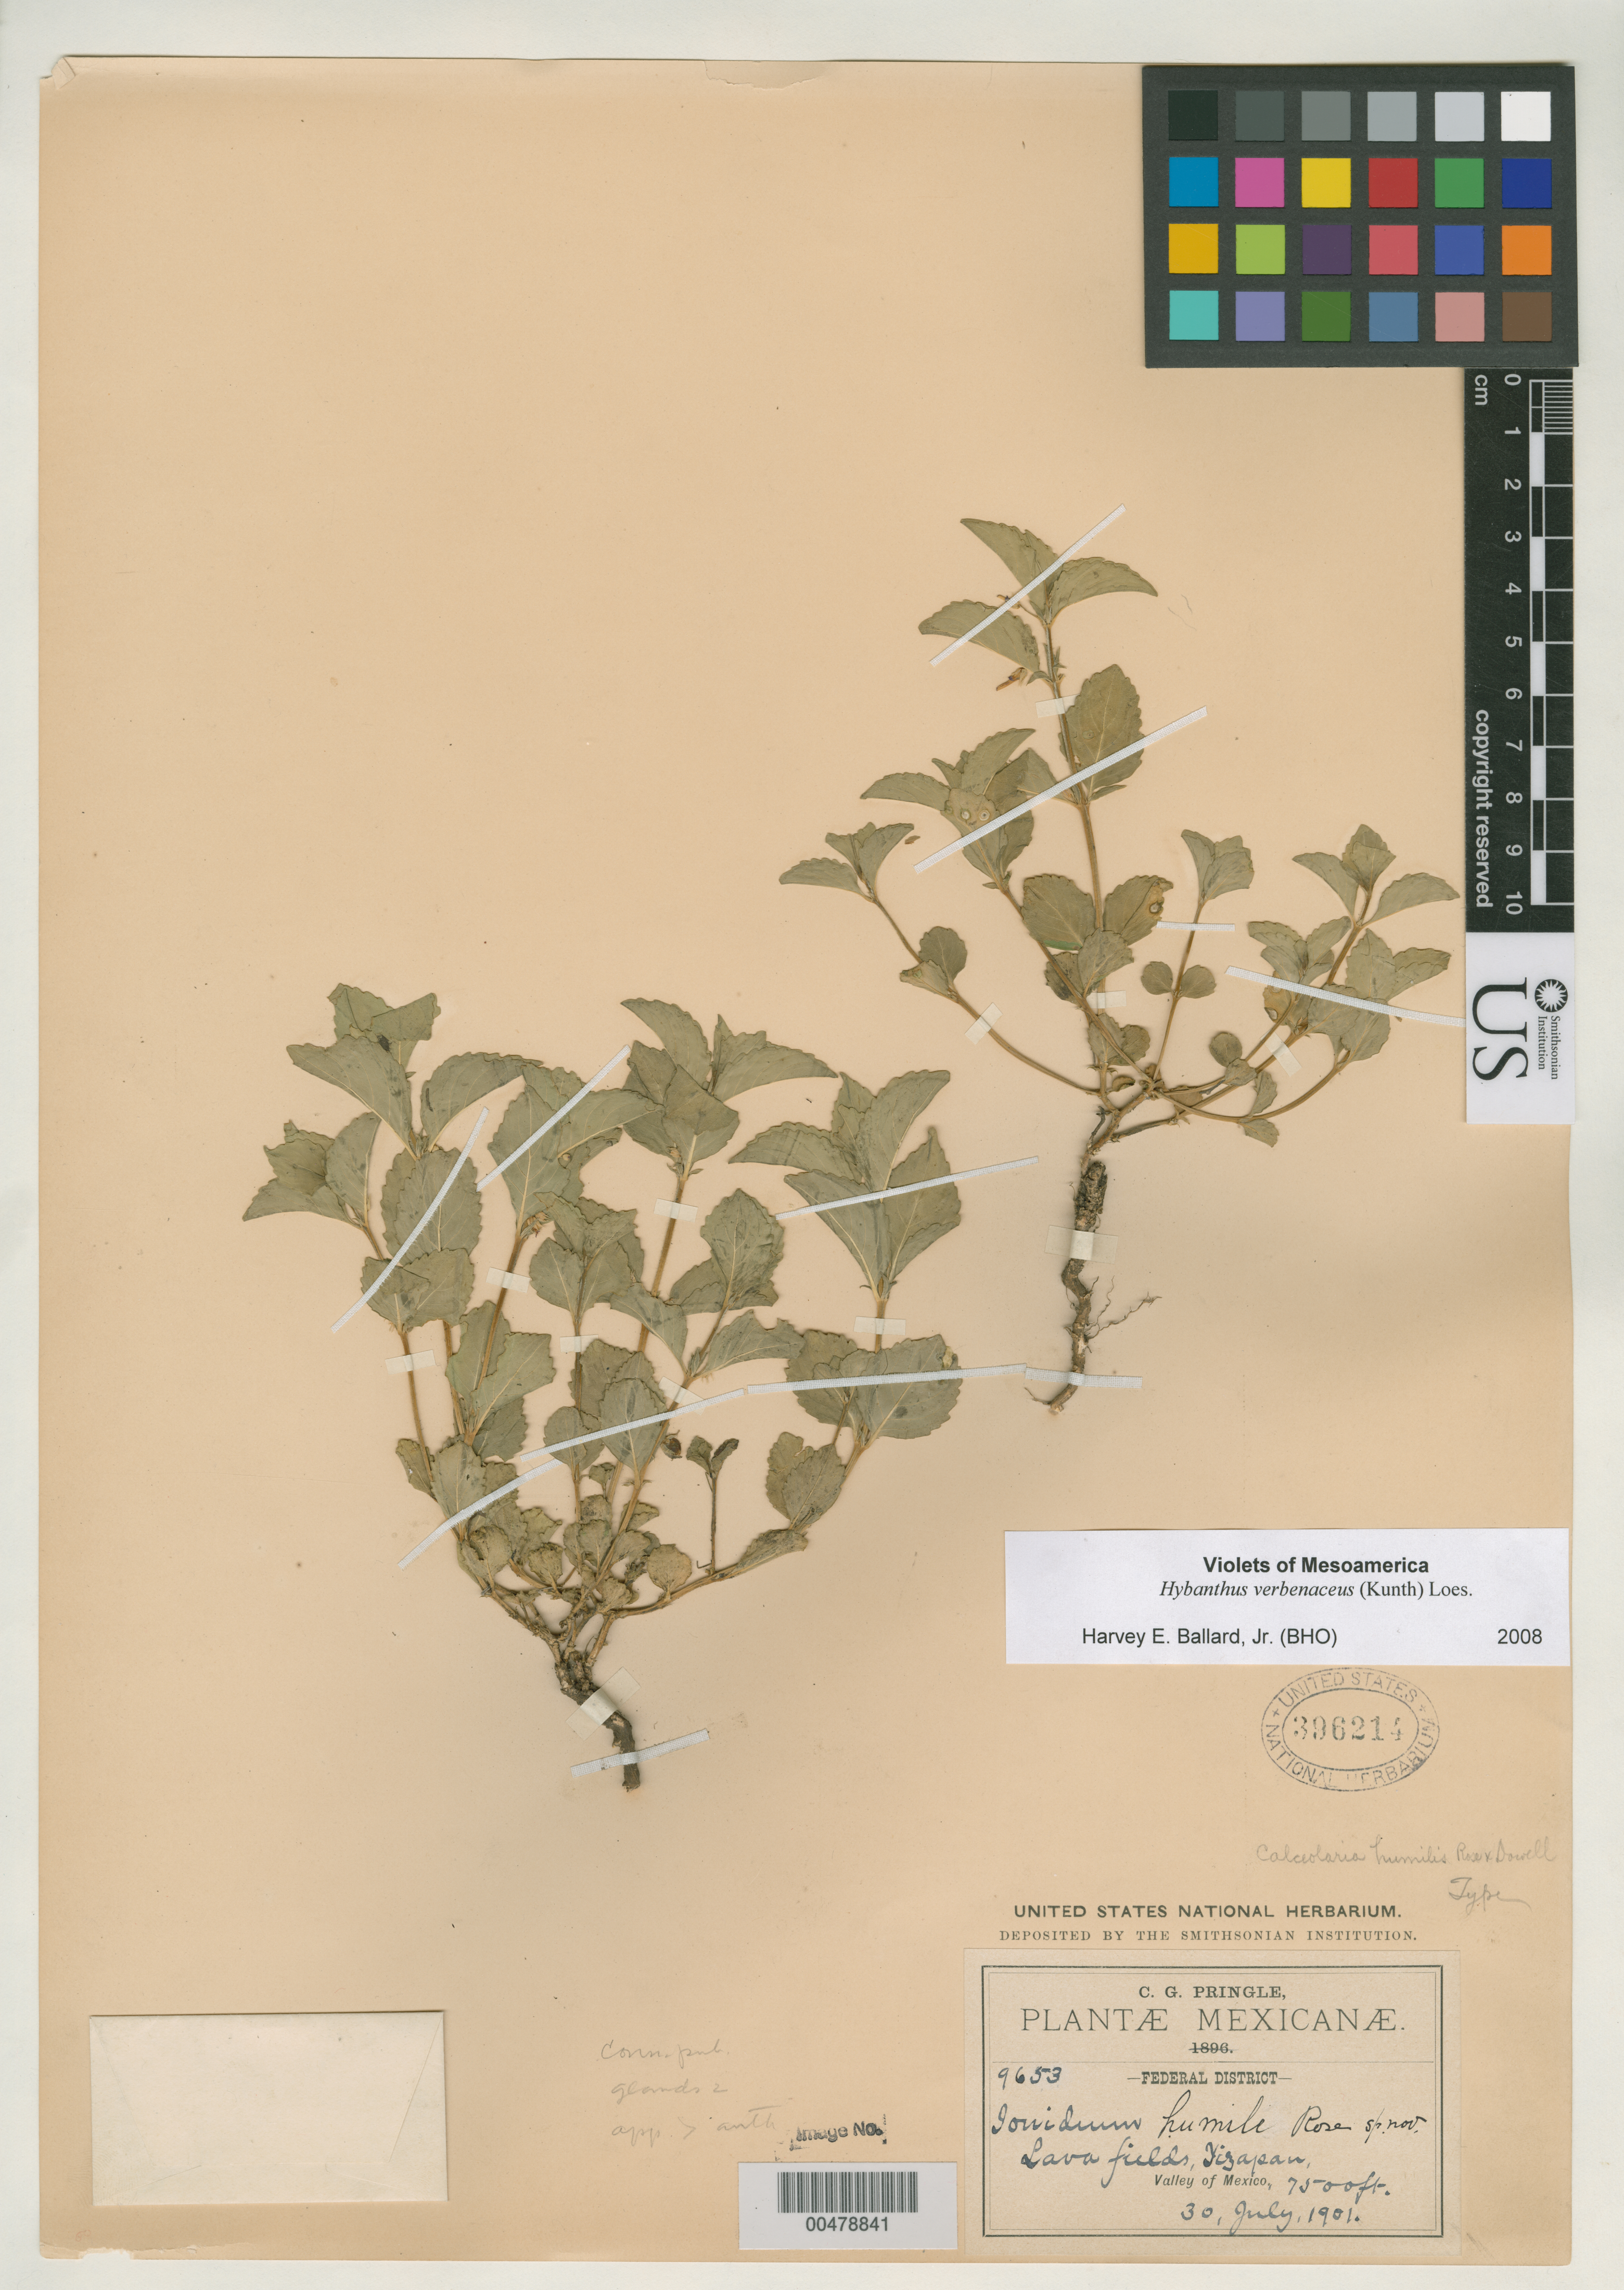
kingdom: Plantae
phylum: Tracheophyta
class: Magnoliopsida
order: Malpighiales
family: Violaceae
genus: Calceolaria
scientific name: Calceolaria humilis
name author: Rose & Dowell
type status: Holotype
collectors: C. G. Pringle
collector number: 9653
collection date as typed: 30 Jul 1901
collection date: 1901-07-30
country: Mexico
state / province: Distrito Federal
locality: Valley of Mexico, Tizapan.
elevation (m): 2300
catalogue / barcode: US 396214